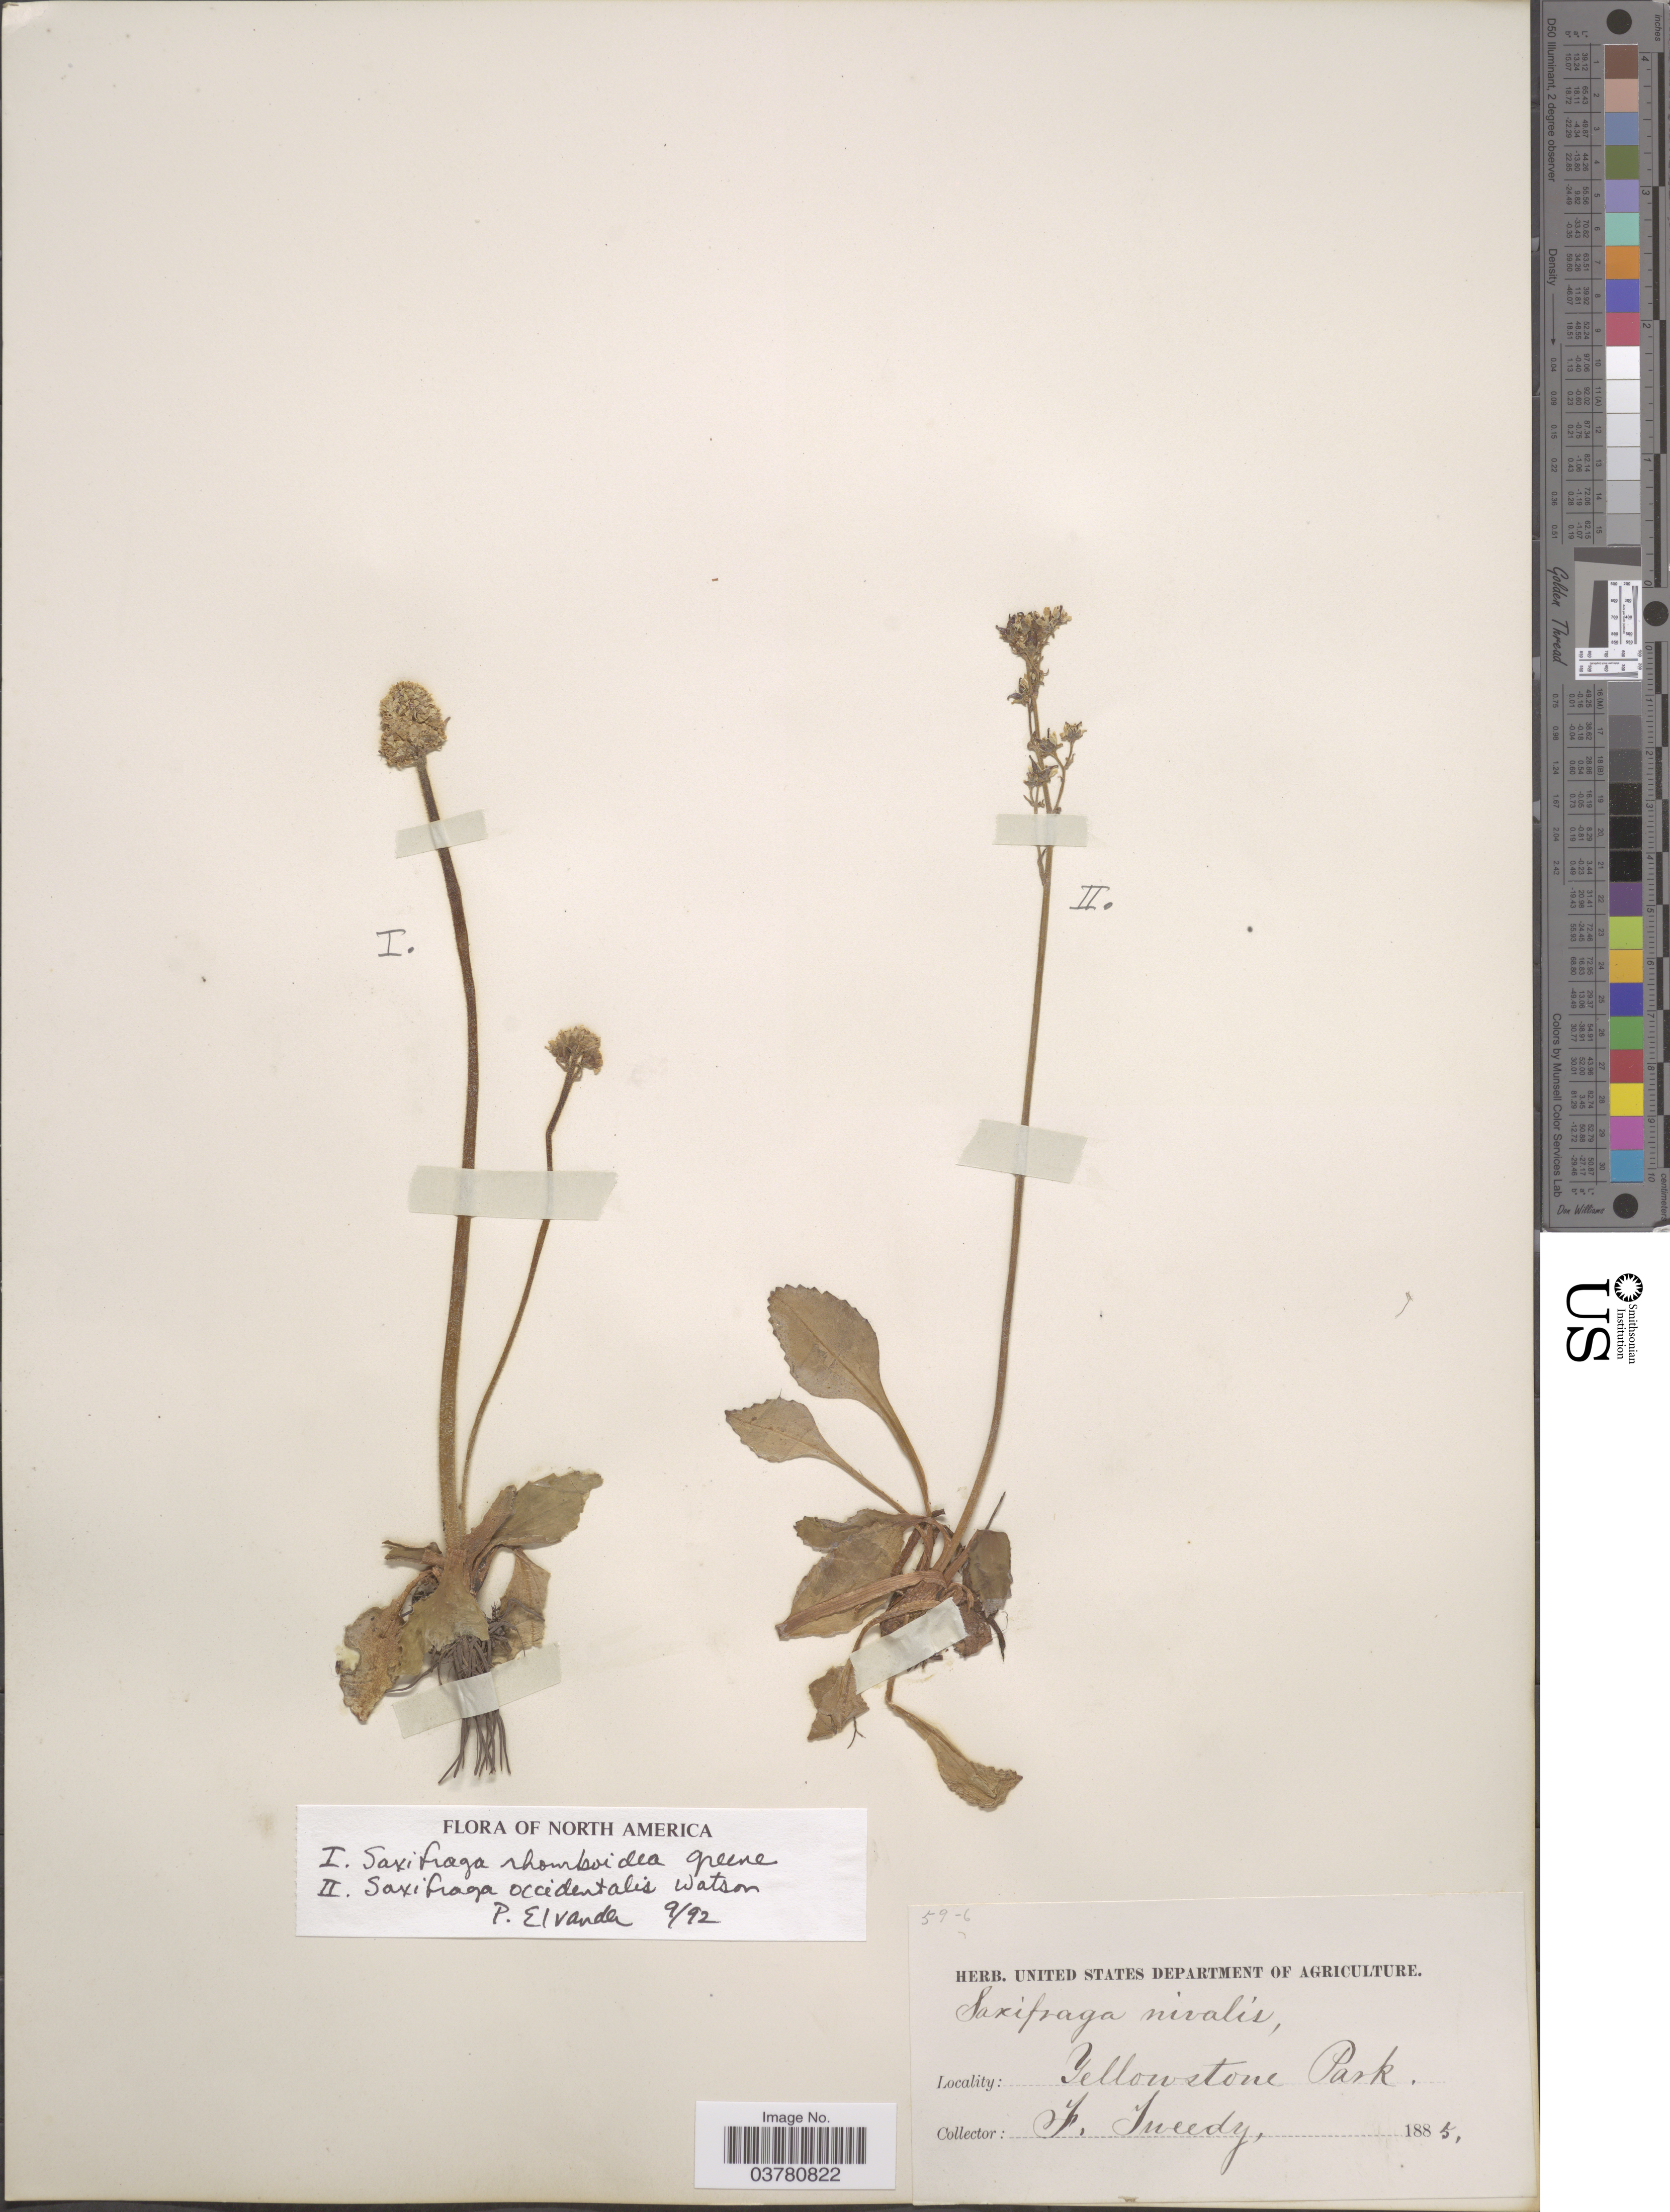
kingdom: Plantae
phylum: Tracheophyta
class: Magnoliopsida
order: Saxifragales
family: Saxifragaceae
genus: Micranthes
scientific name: Micranthes rhomboidea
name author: (Greene) Small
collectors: F. Sweedy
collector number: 59-6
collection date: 1885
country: United States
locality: Yellowstone Park.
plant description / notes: Mixed collection with Micranthes occidentalis (S. Watson) Small